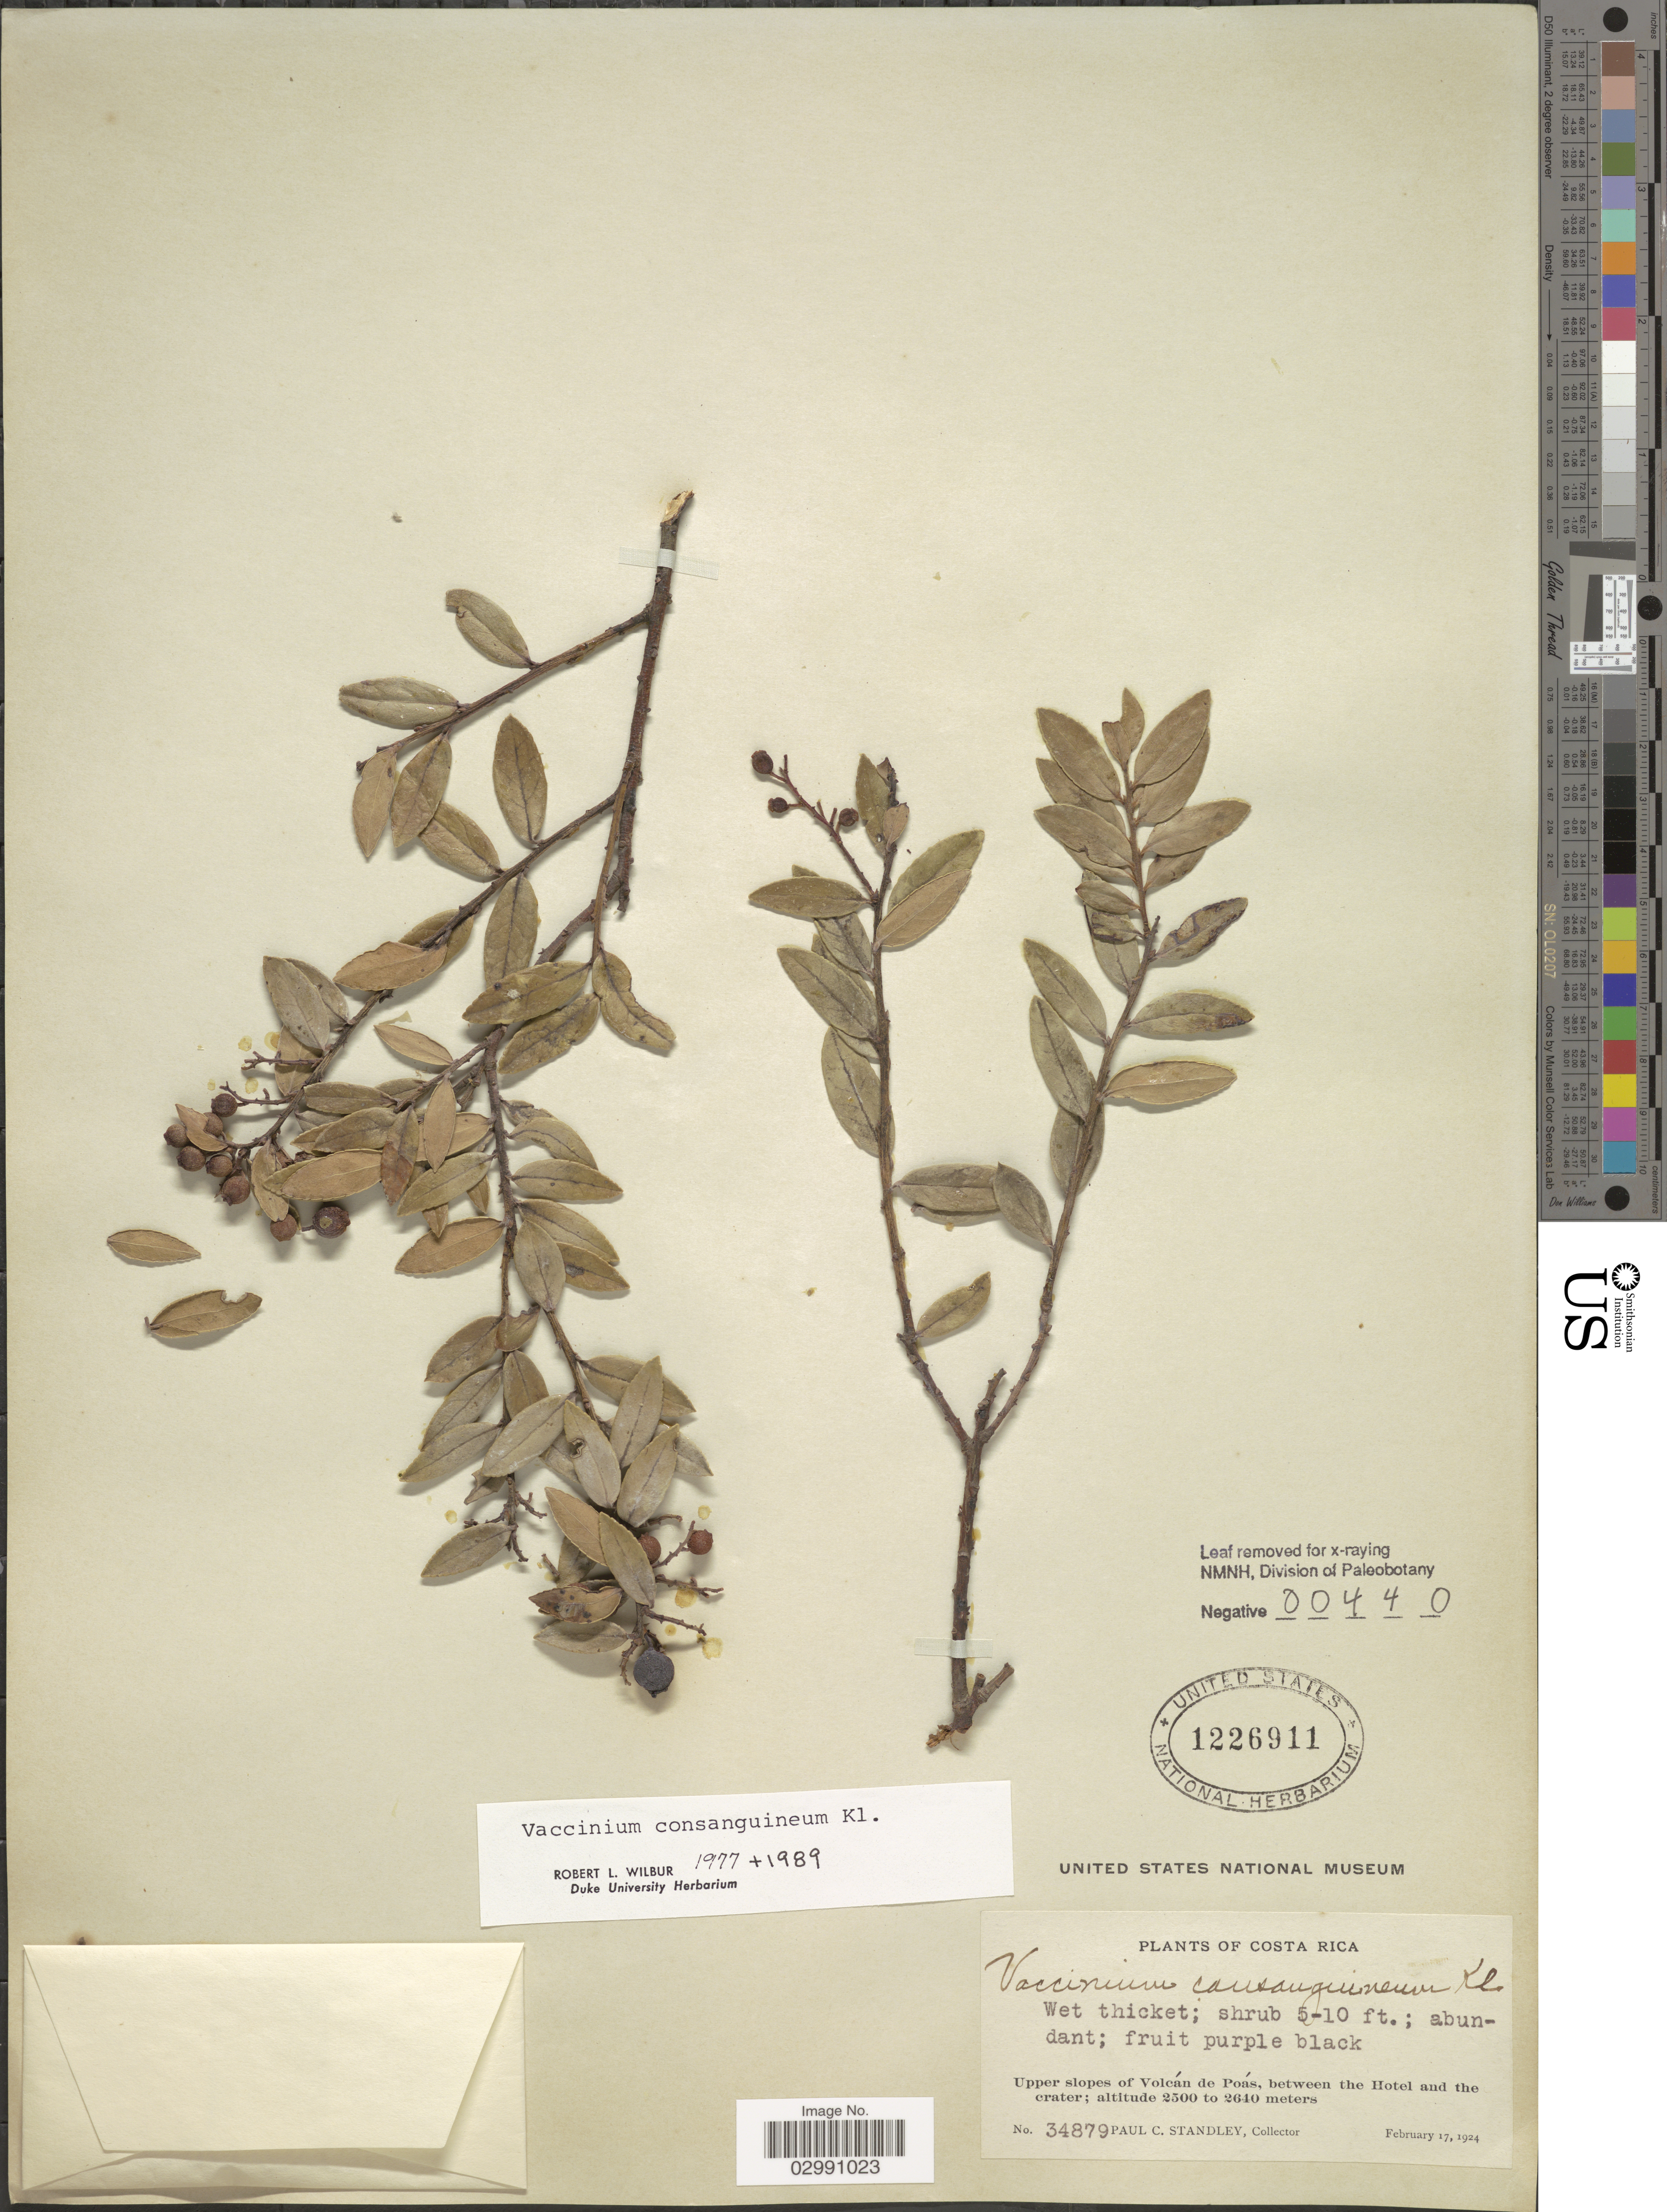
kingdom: Plantae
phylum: Tracheophyta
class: Magnoliopsida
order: Ericales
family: Ericaceae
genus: Vaccinium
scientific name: Vaccinium consanguineum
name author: Klotzsch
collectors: P. C. Standley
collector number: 34879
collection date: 1924-02-17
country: Costa Rica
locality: Upper slopes of Volcán de Poás, between the Hotel and the crater.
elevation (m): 2500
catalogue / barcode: US 1226911